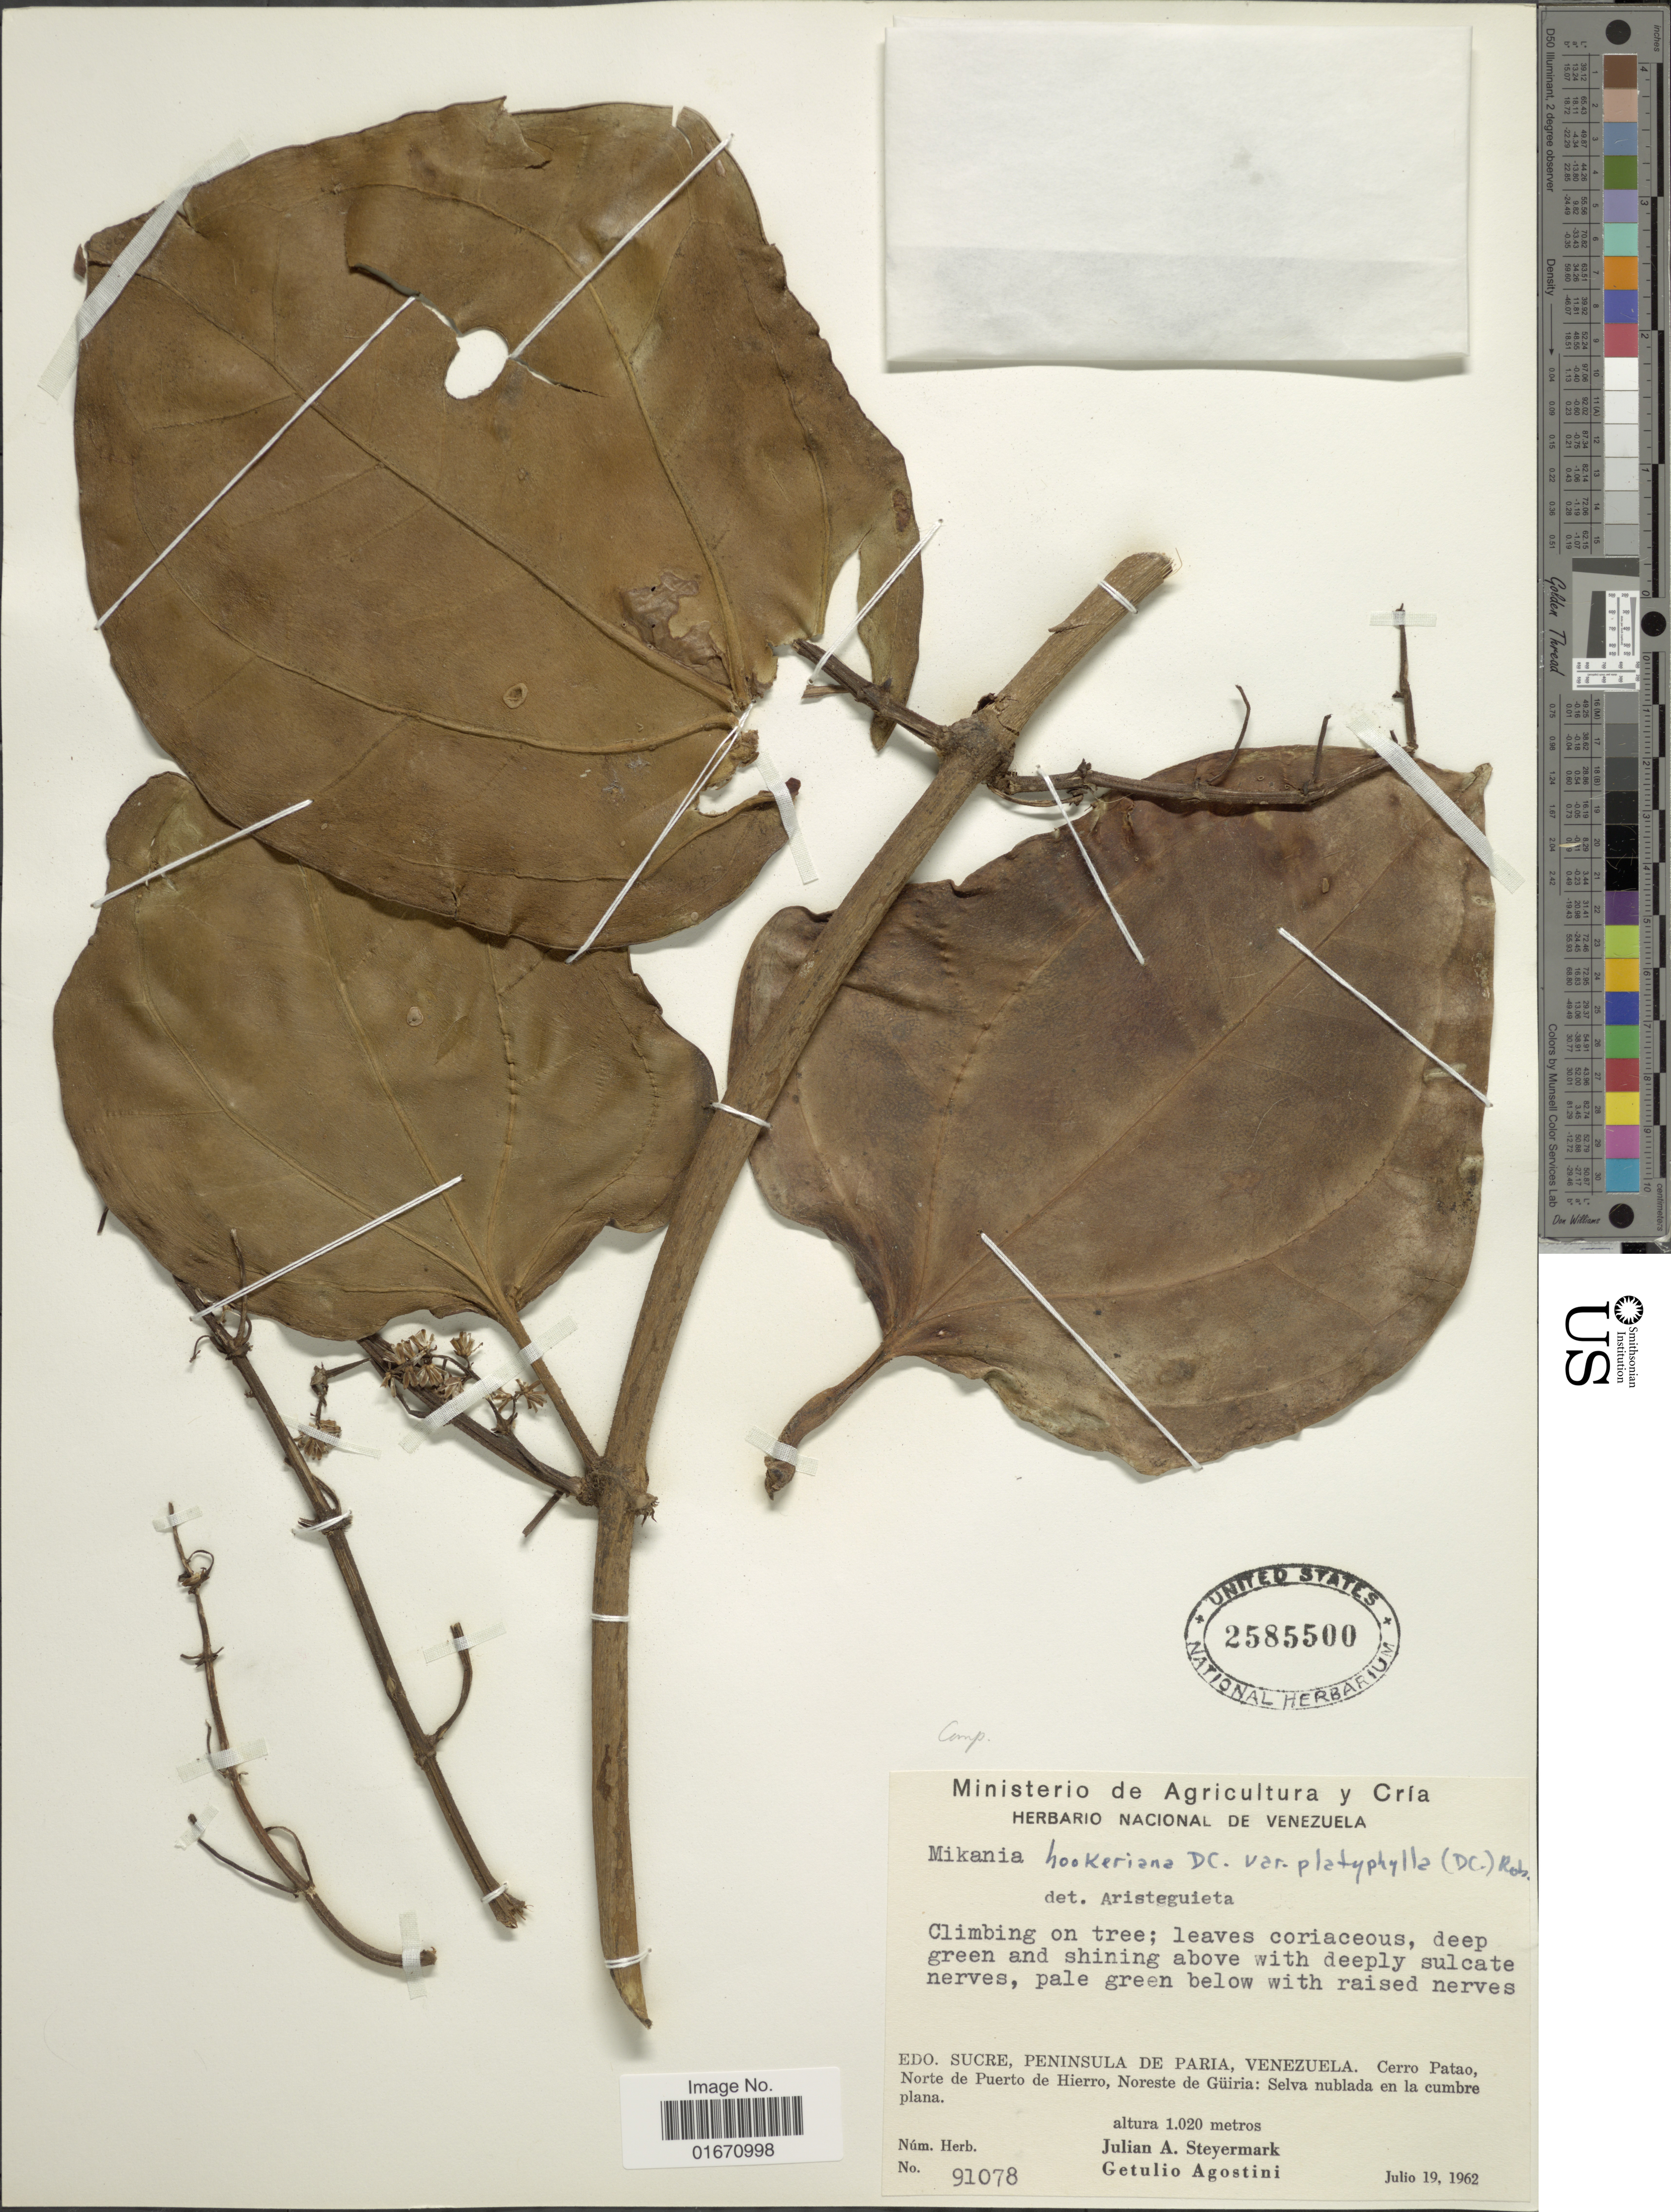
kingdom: Plantae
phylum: Tracheophyta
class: Magnoliopsida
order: Asterales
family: Asteraceae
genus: Mikania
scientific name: Mikania hookeriana var. platyphylla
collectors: J. Steyermark & G. Agostini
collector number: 91078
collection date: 1962-07-19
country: Venezuela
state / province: Sucre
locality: Peninsula de Paria, Cerro Patao, Norte de Puerto de Hierro, Noreste de Guiria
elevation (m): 1020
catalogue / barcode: US 2585500